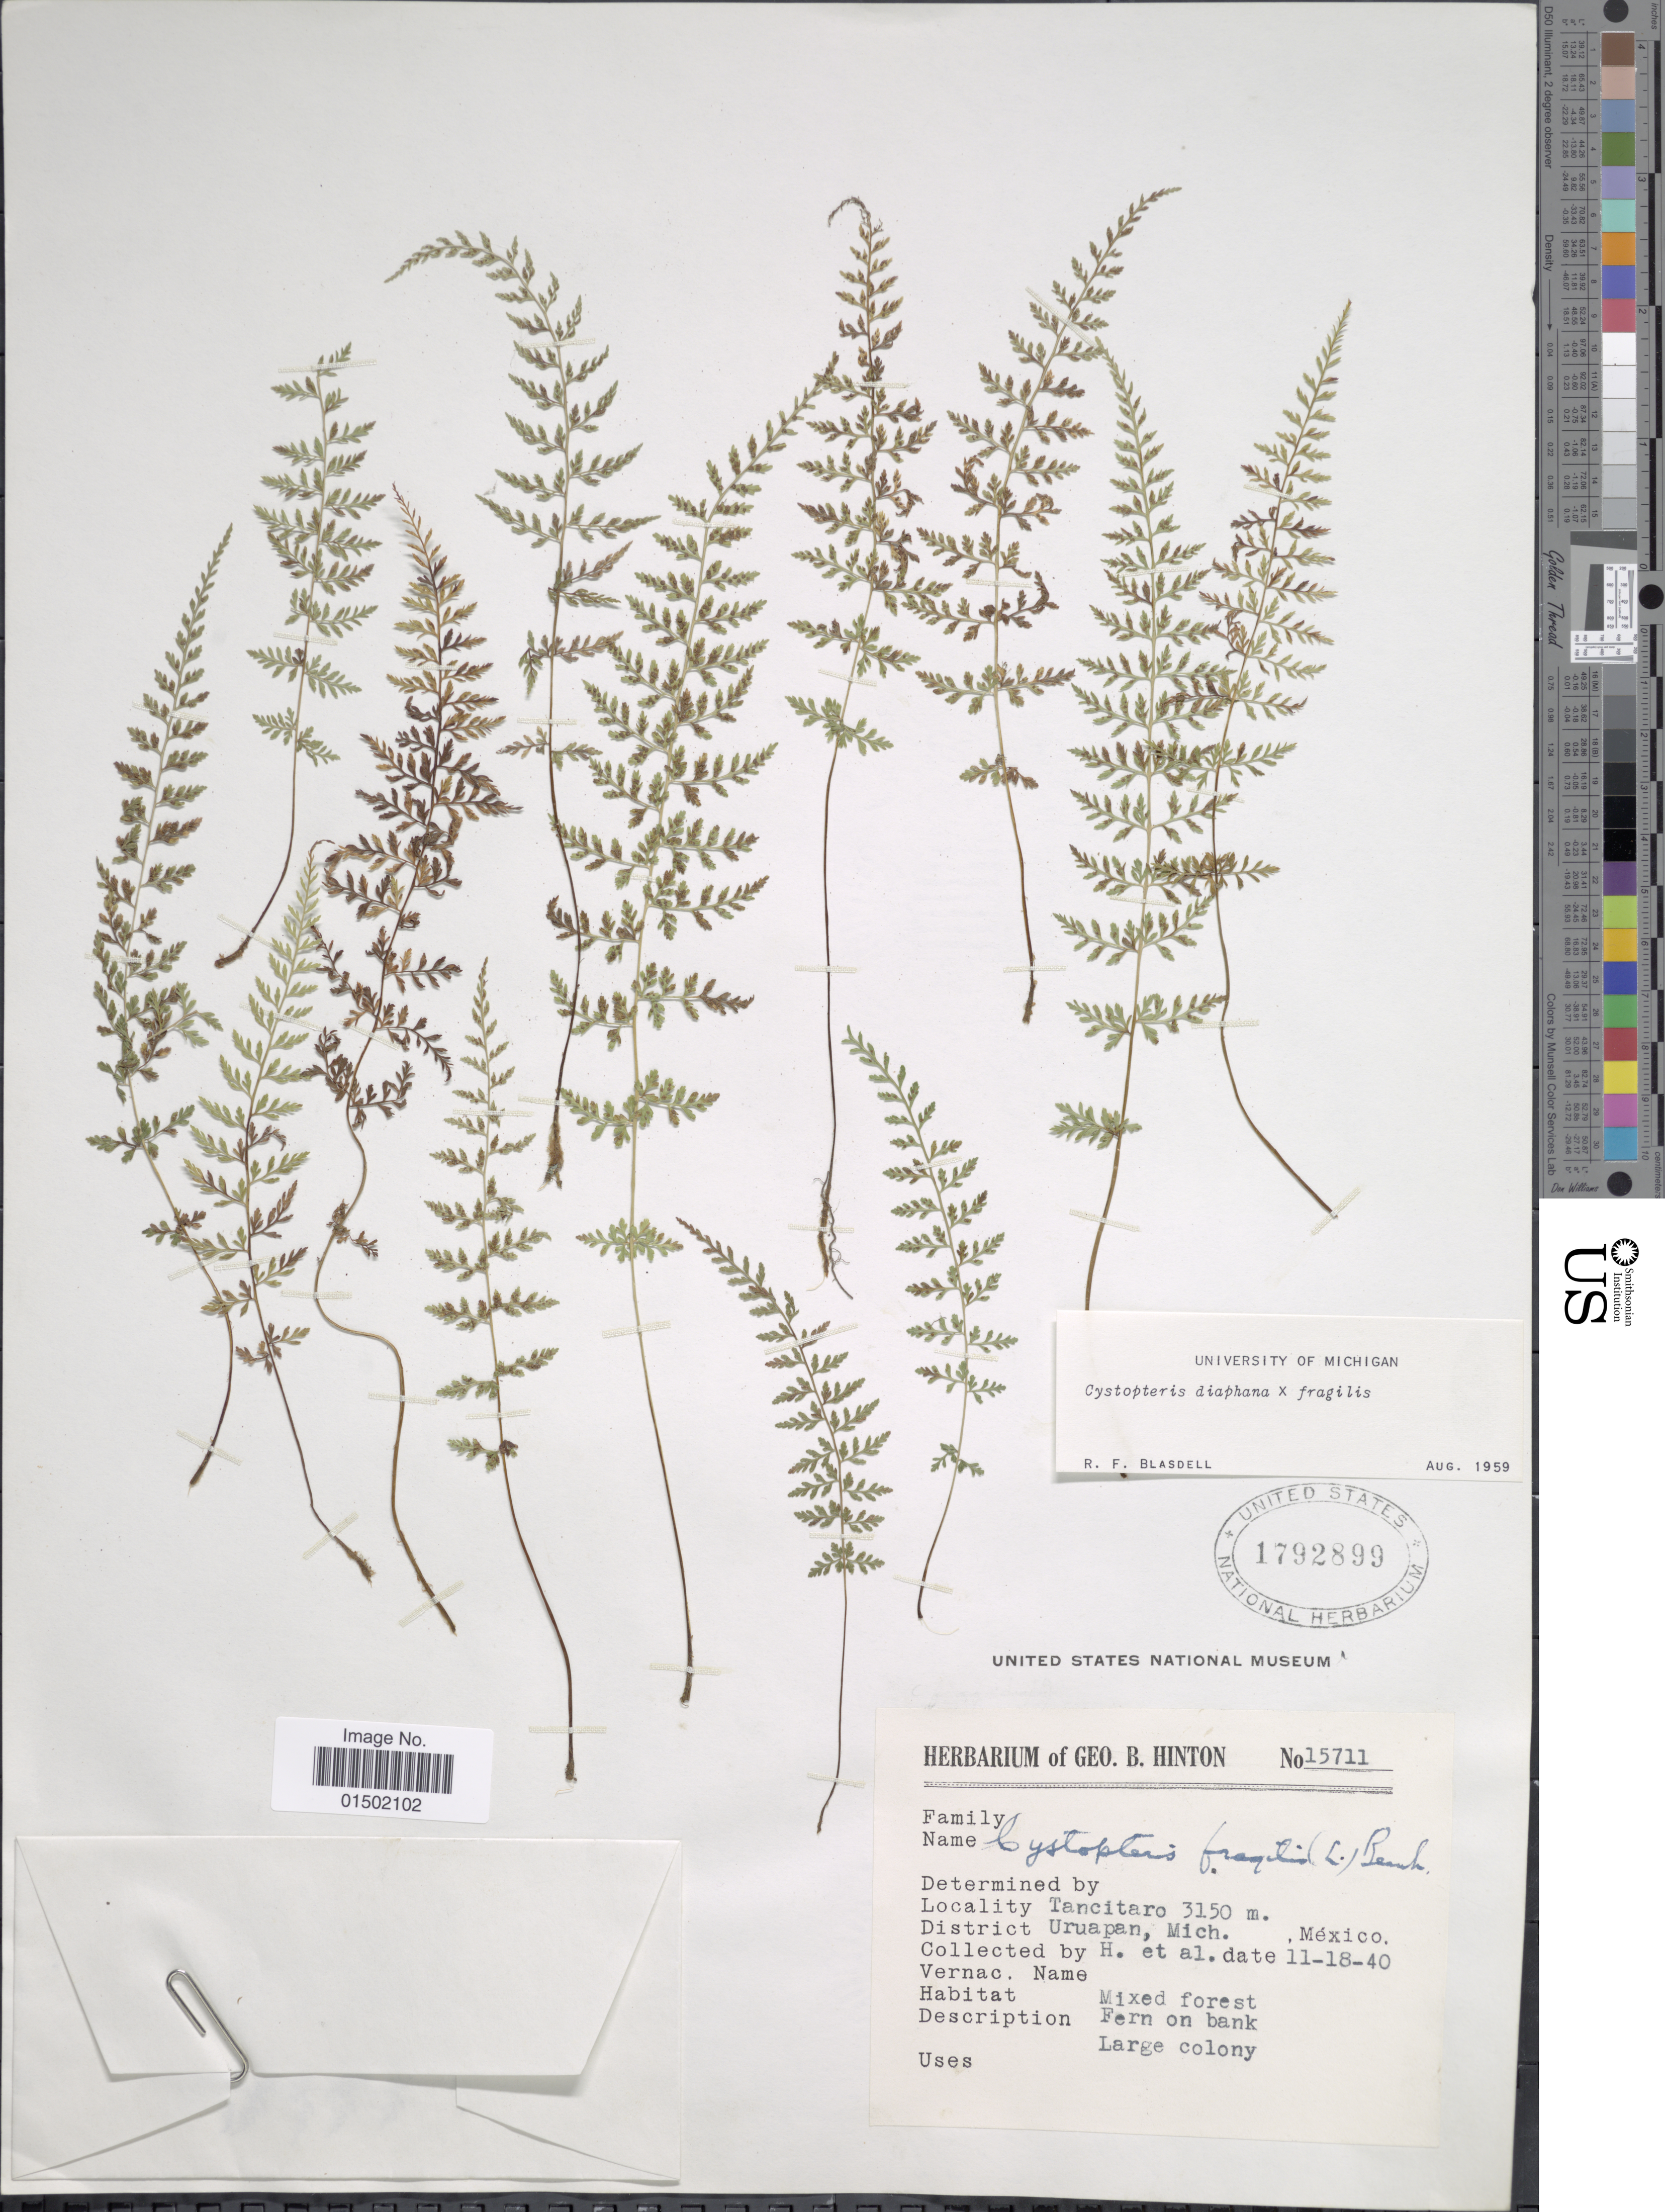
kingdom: Plantae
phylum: Tracheophyta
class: Polypodiopsida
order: Polypodiales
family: Cystopteridaceae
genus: Cystopteris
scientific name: Cystopteris diaphana x C. fragilis (L.) Bernh.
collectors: G. B. Hinton & et al.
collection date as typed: Transcribed d/m/y: 18/11/40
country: Mexico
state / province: Michoacán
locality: Tancitaro. Uruapan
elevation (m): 3150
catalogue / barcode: US 1792899